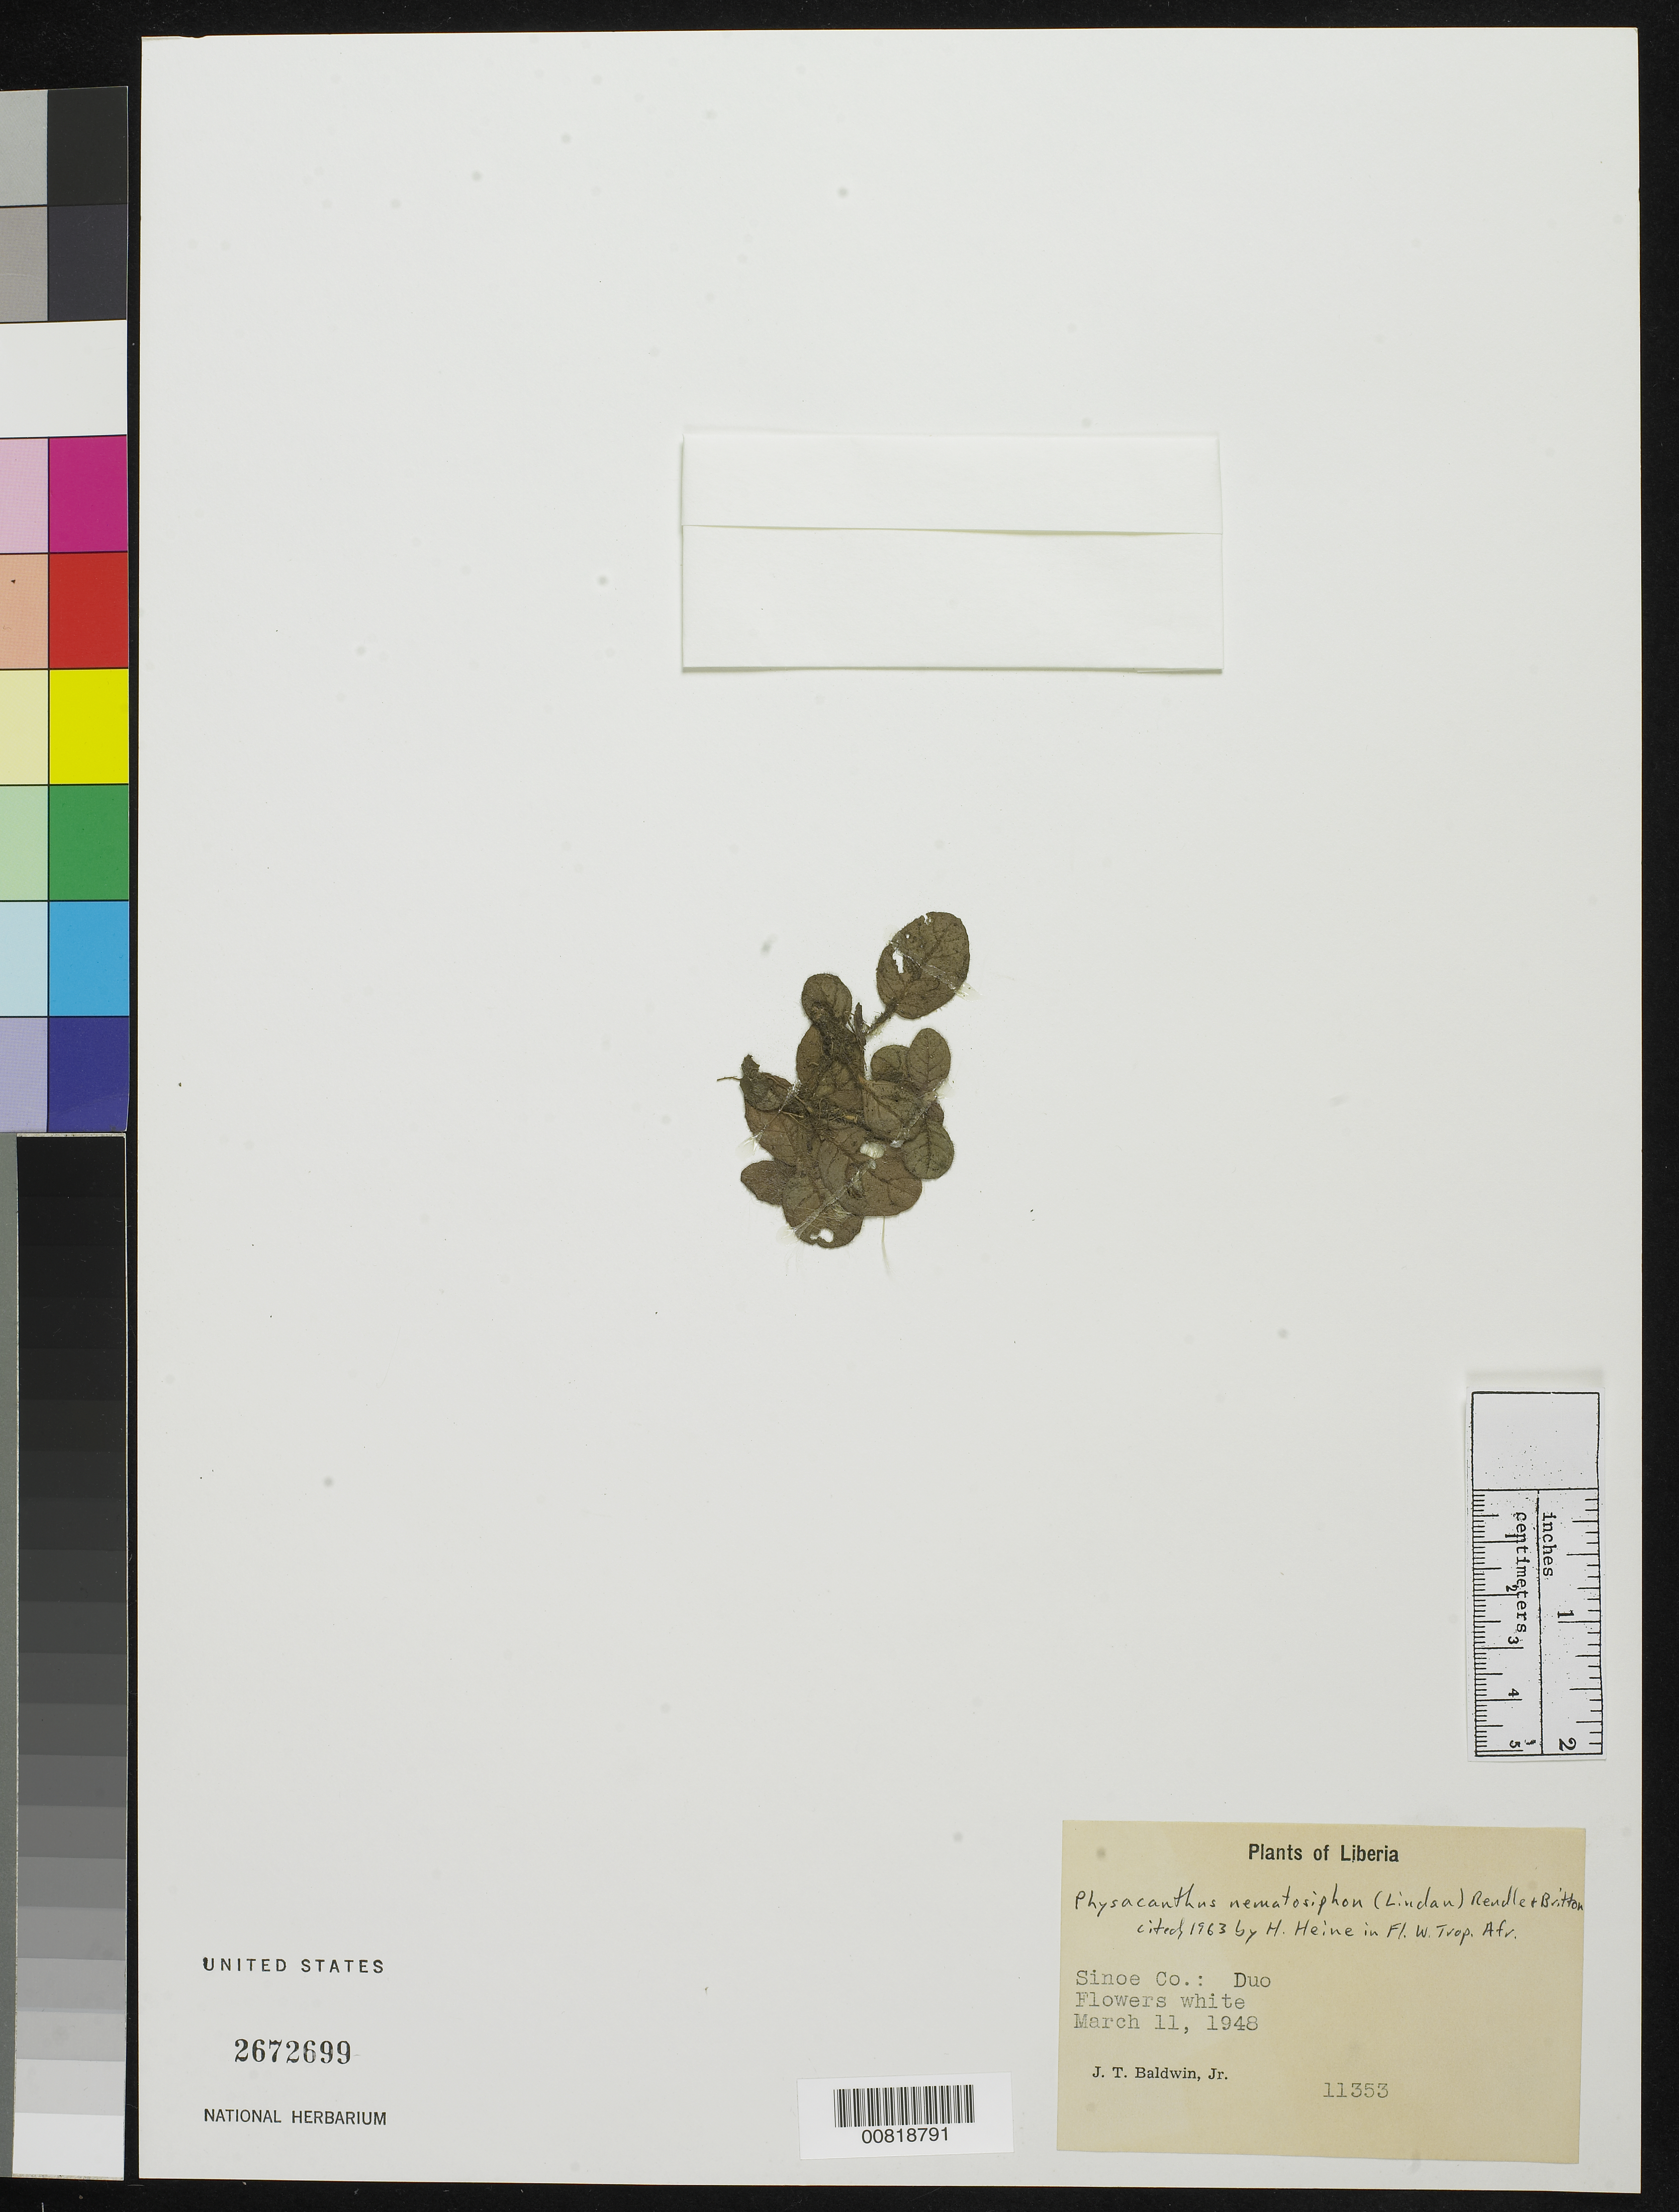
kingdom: Plantae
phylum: Tracheophyta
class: Magnoliopsida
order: Lamiales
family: Acanthaceae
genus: Physacanthus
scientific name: Physacanthus nematosiphon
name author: (Lindau) Rendle & Britten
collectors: J. T. Baldwin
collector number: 11353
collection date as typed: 11 Mar 1948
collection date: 1948-03-11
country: Liberia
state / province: Sinoe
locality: Duo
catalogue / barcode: US 2672699